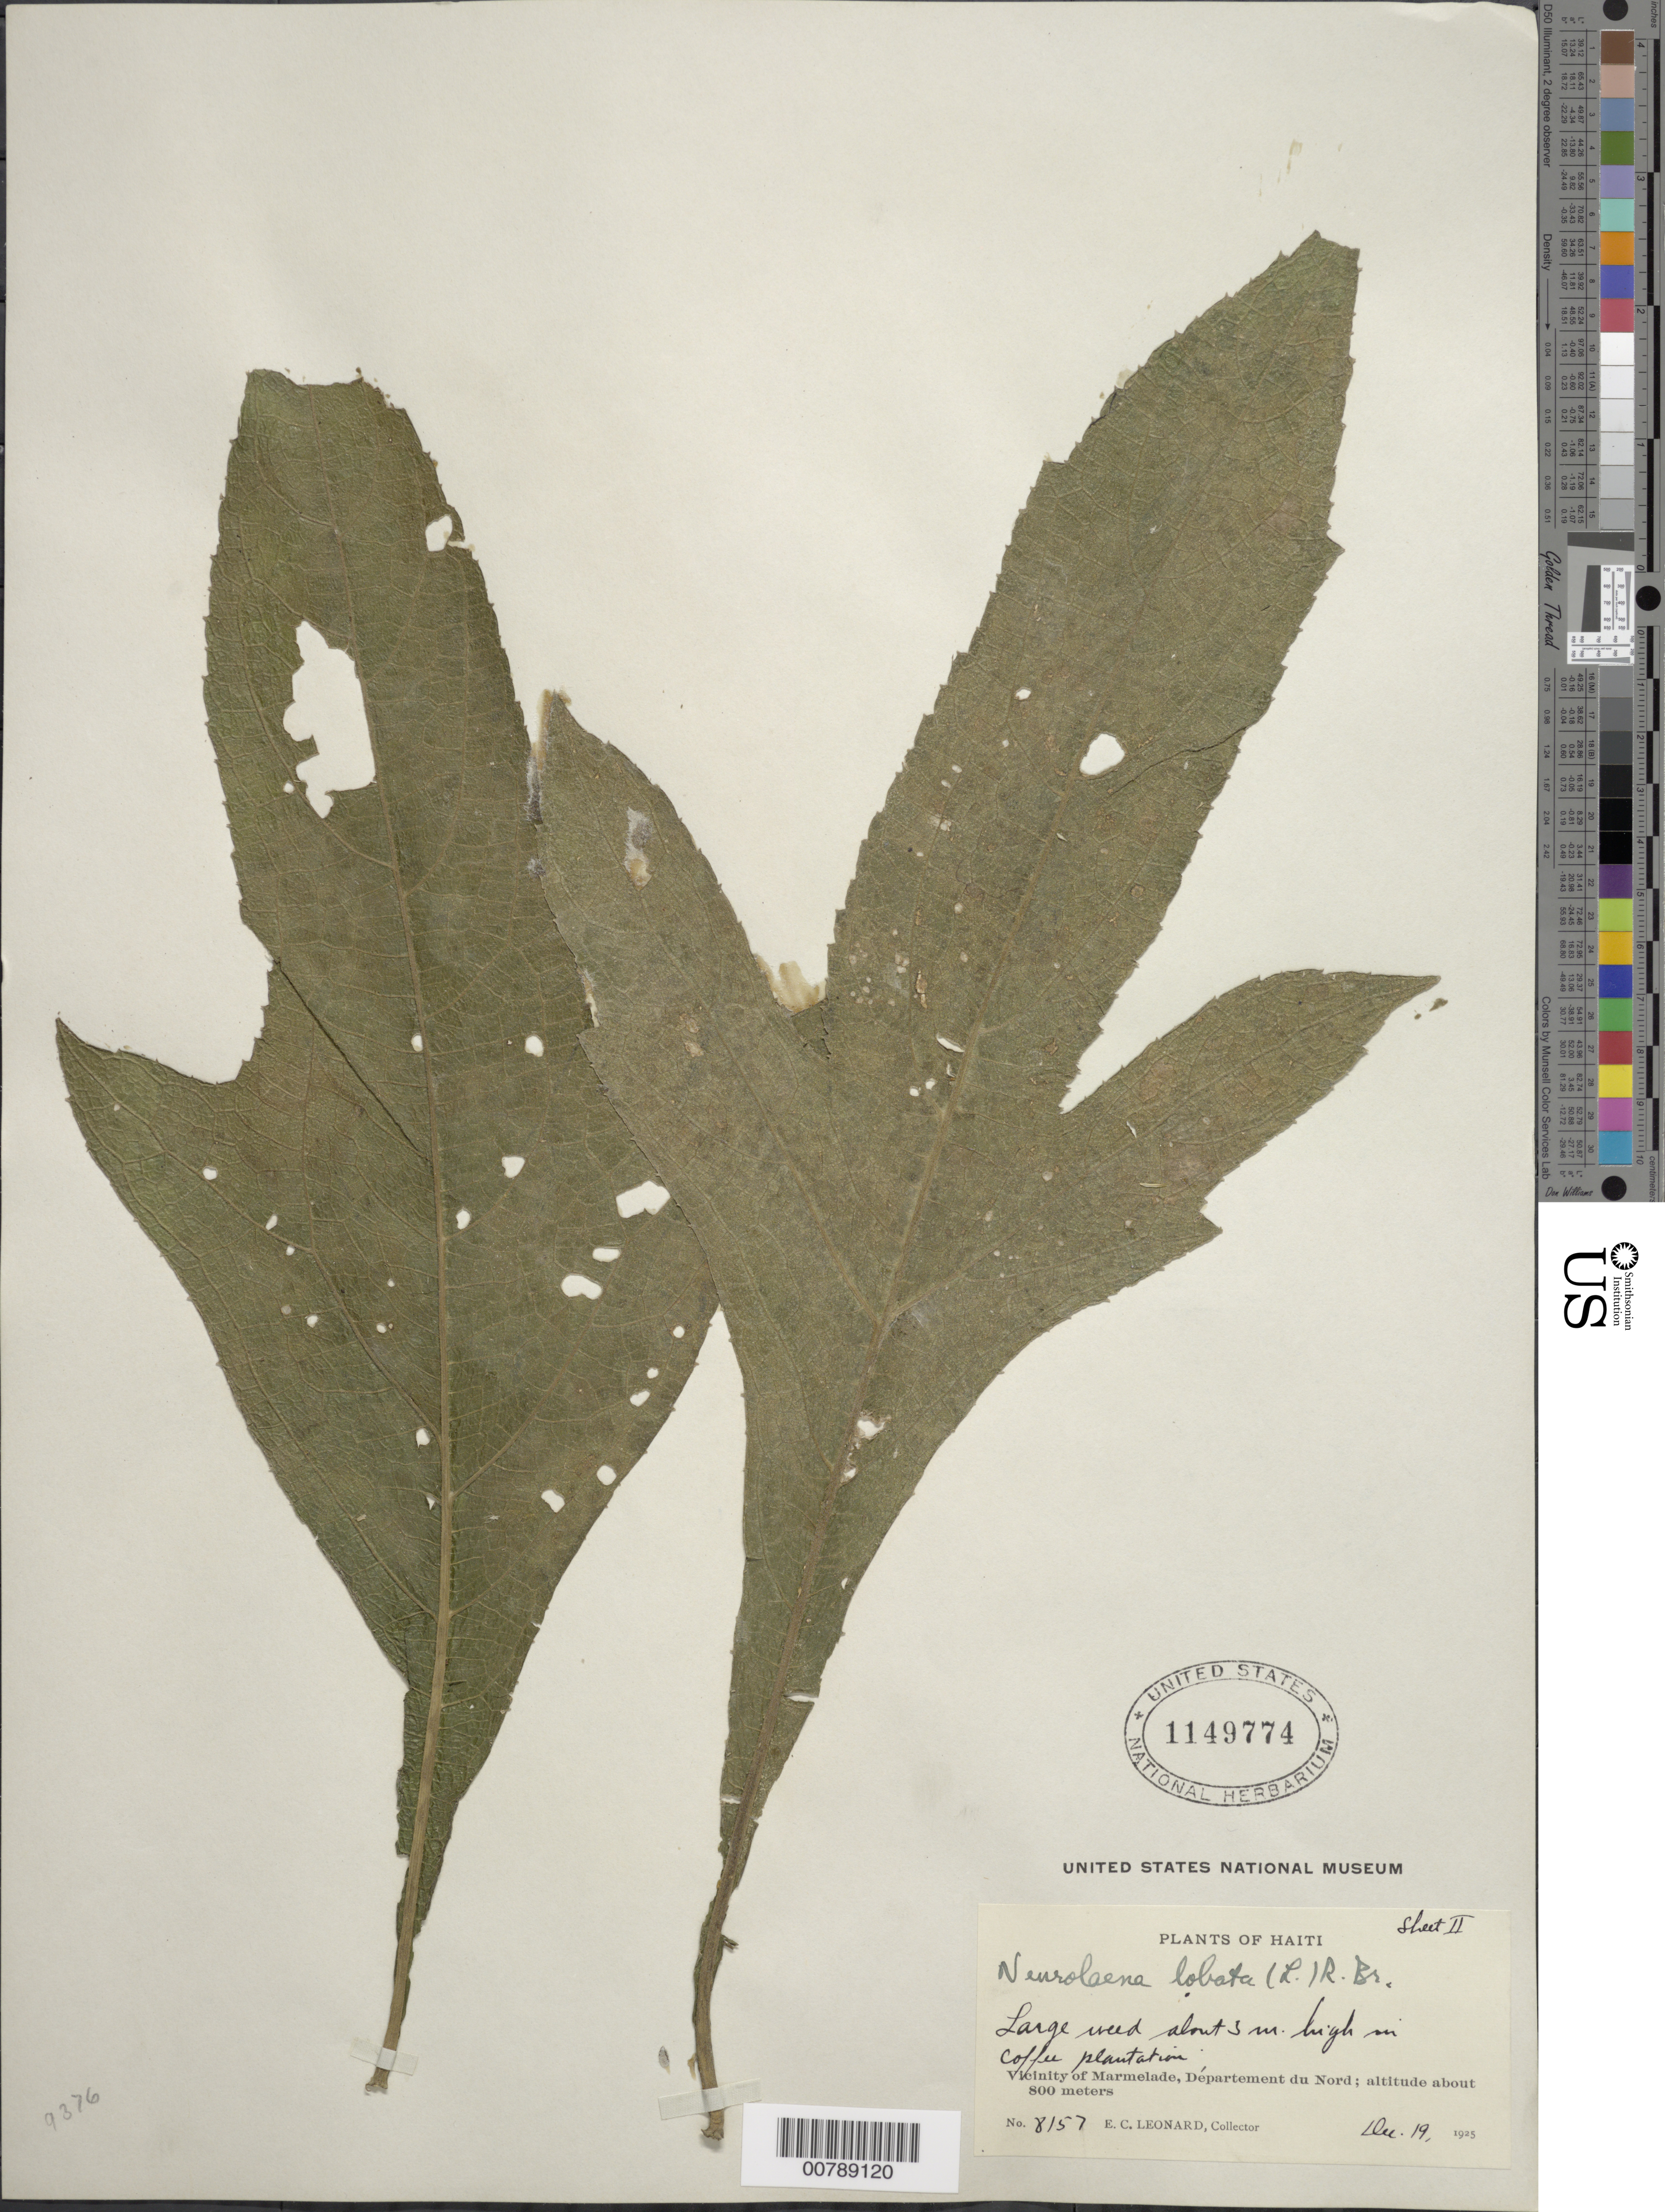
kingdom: Plantae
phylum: Tracheophyta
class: Magnoliopsida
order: Asterales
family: Asteraceae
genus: Neurolaena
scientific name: Neurolaena lobata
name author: (L.) R. Br. ex Cass.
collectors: E. C. Leonard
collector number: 8157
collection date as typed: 19 Dec 1925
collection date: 1925-12-19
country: Haiti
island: Hispaniola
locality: Vicinity of Marmelade, Département du Nord. In coffee plantation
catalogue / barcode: US 1149774